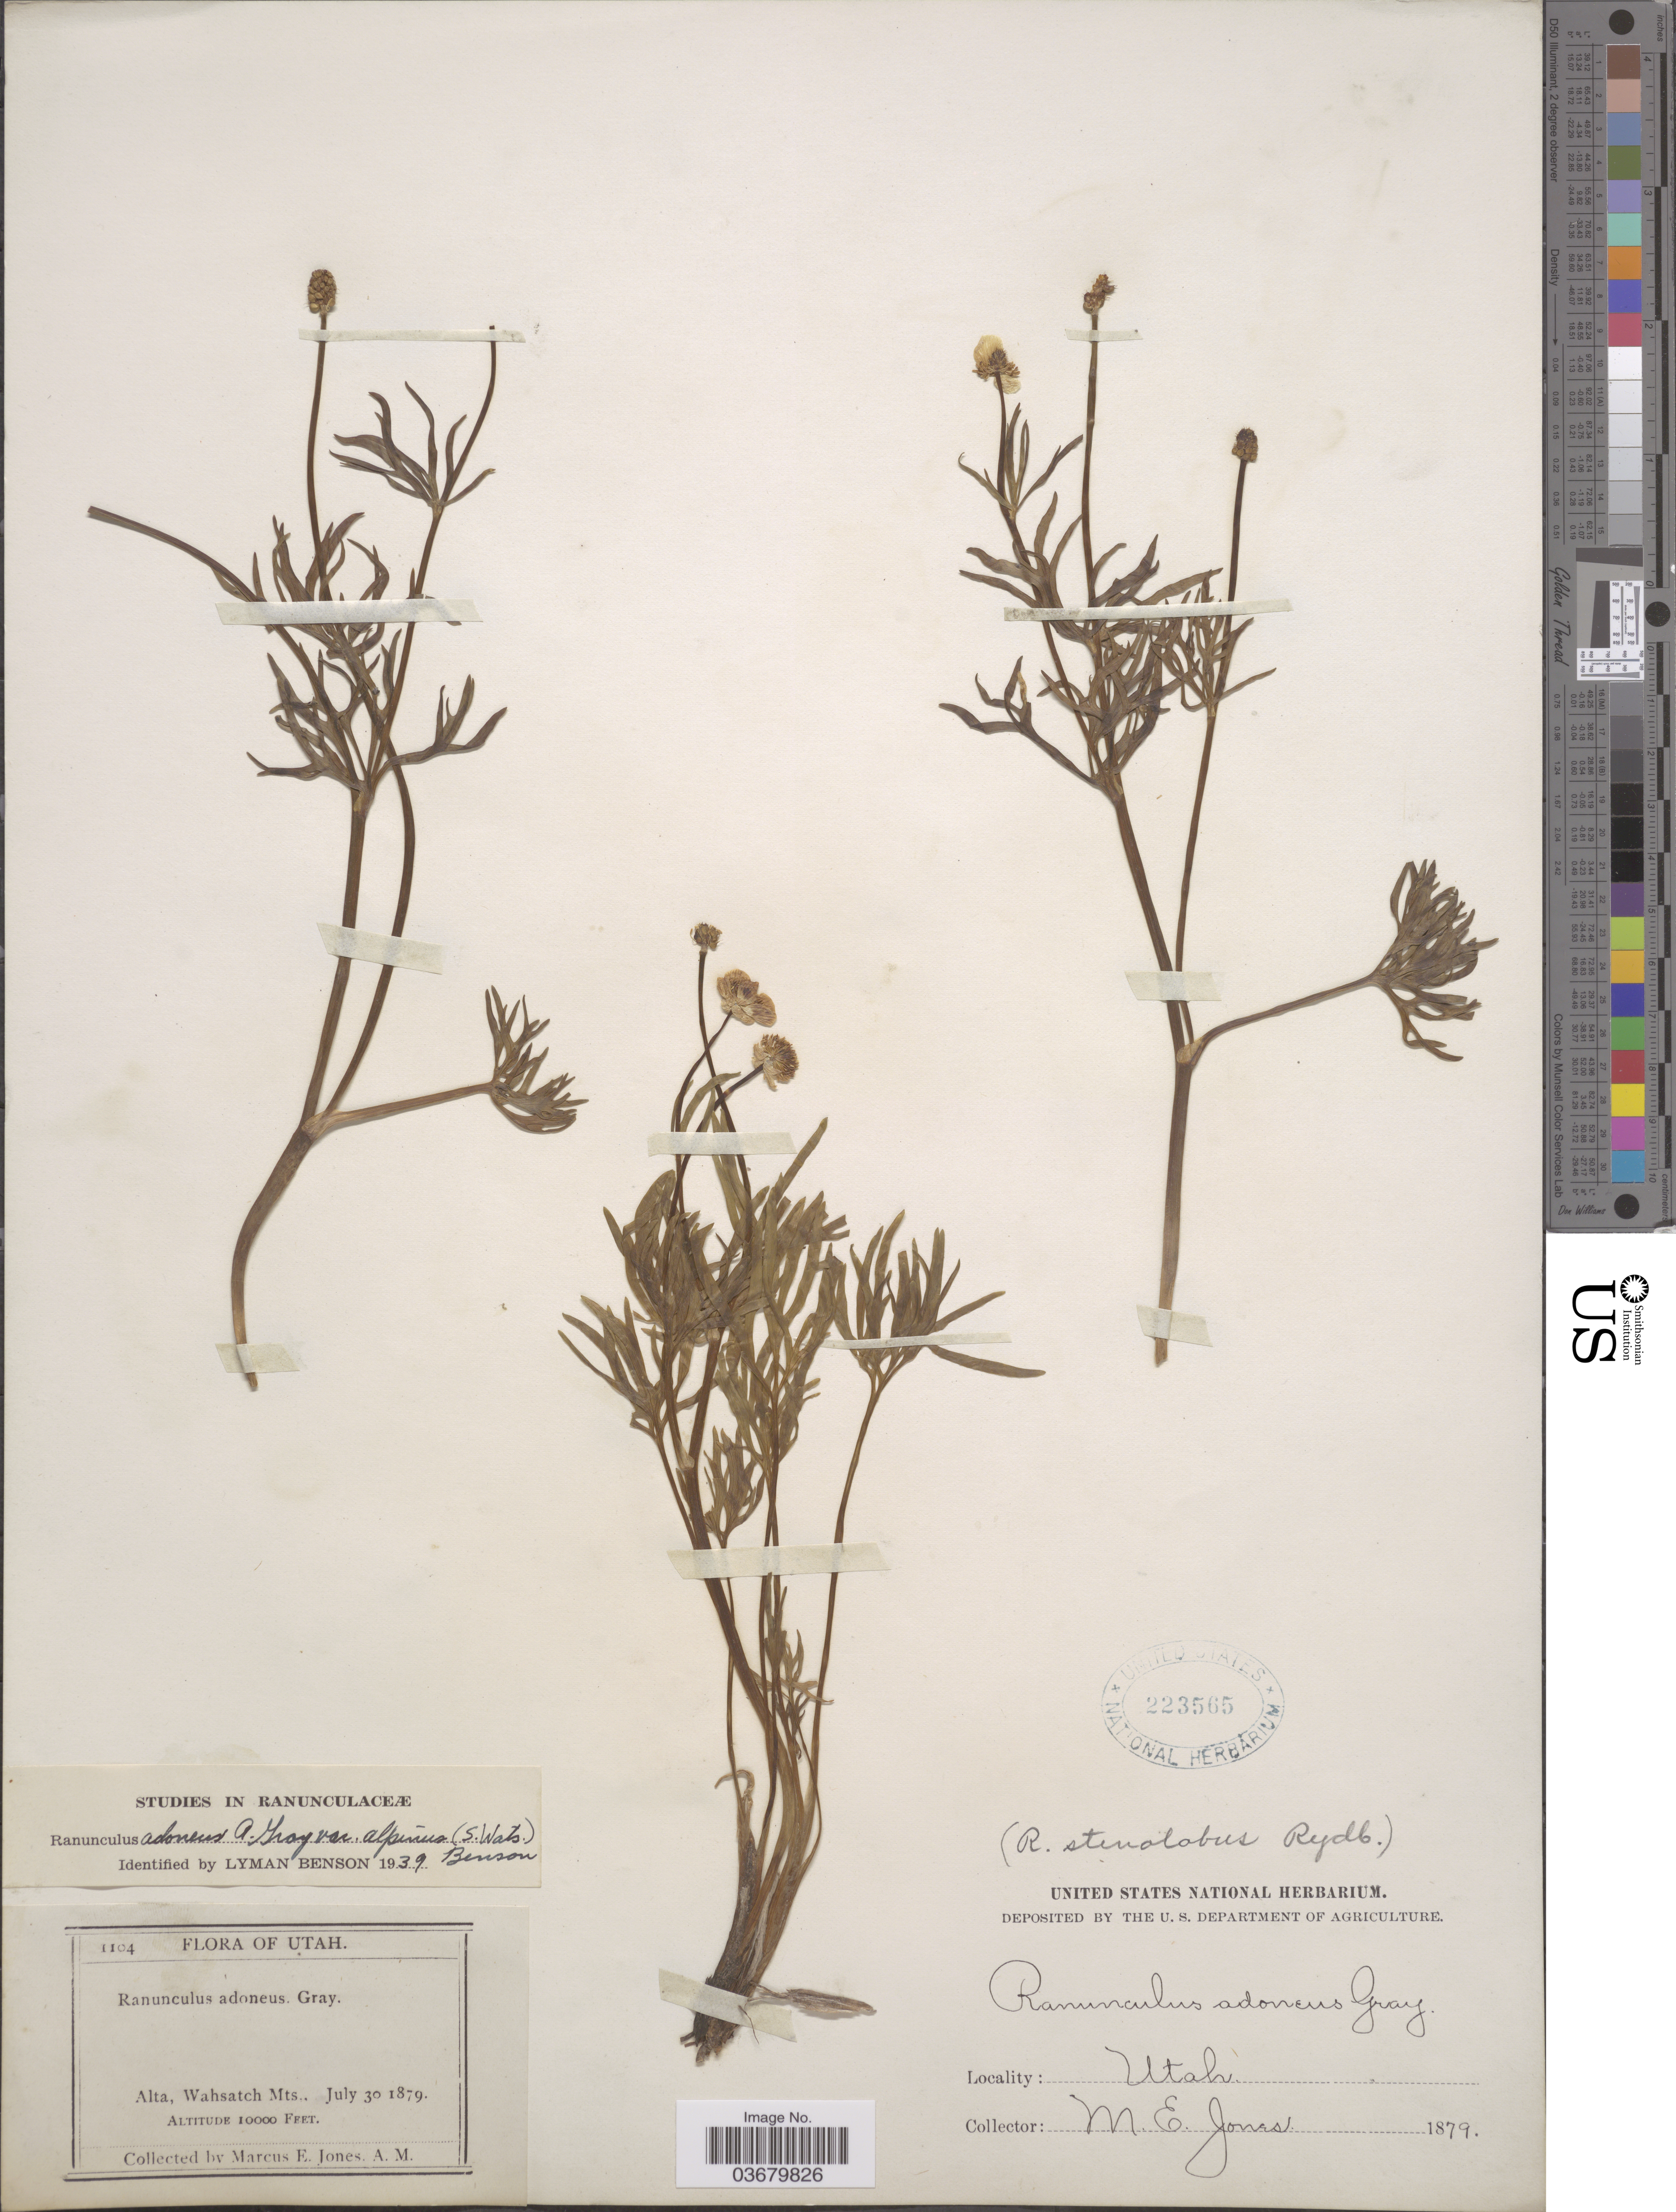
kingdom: Plantae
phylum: Tracheophyta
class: Magnoliopsida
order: Ranunculales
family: Ranunculaceae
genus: Ranunculus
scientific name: Ranunculus adoneus var. alpinus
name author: (S. Watson) L.D. Benson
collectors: M. E. Jones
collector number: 1104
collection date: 1879-07-30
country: United States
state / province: Utah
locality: Alta, Wahsatch Mts.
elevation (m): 3048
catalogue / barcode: US 223565